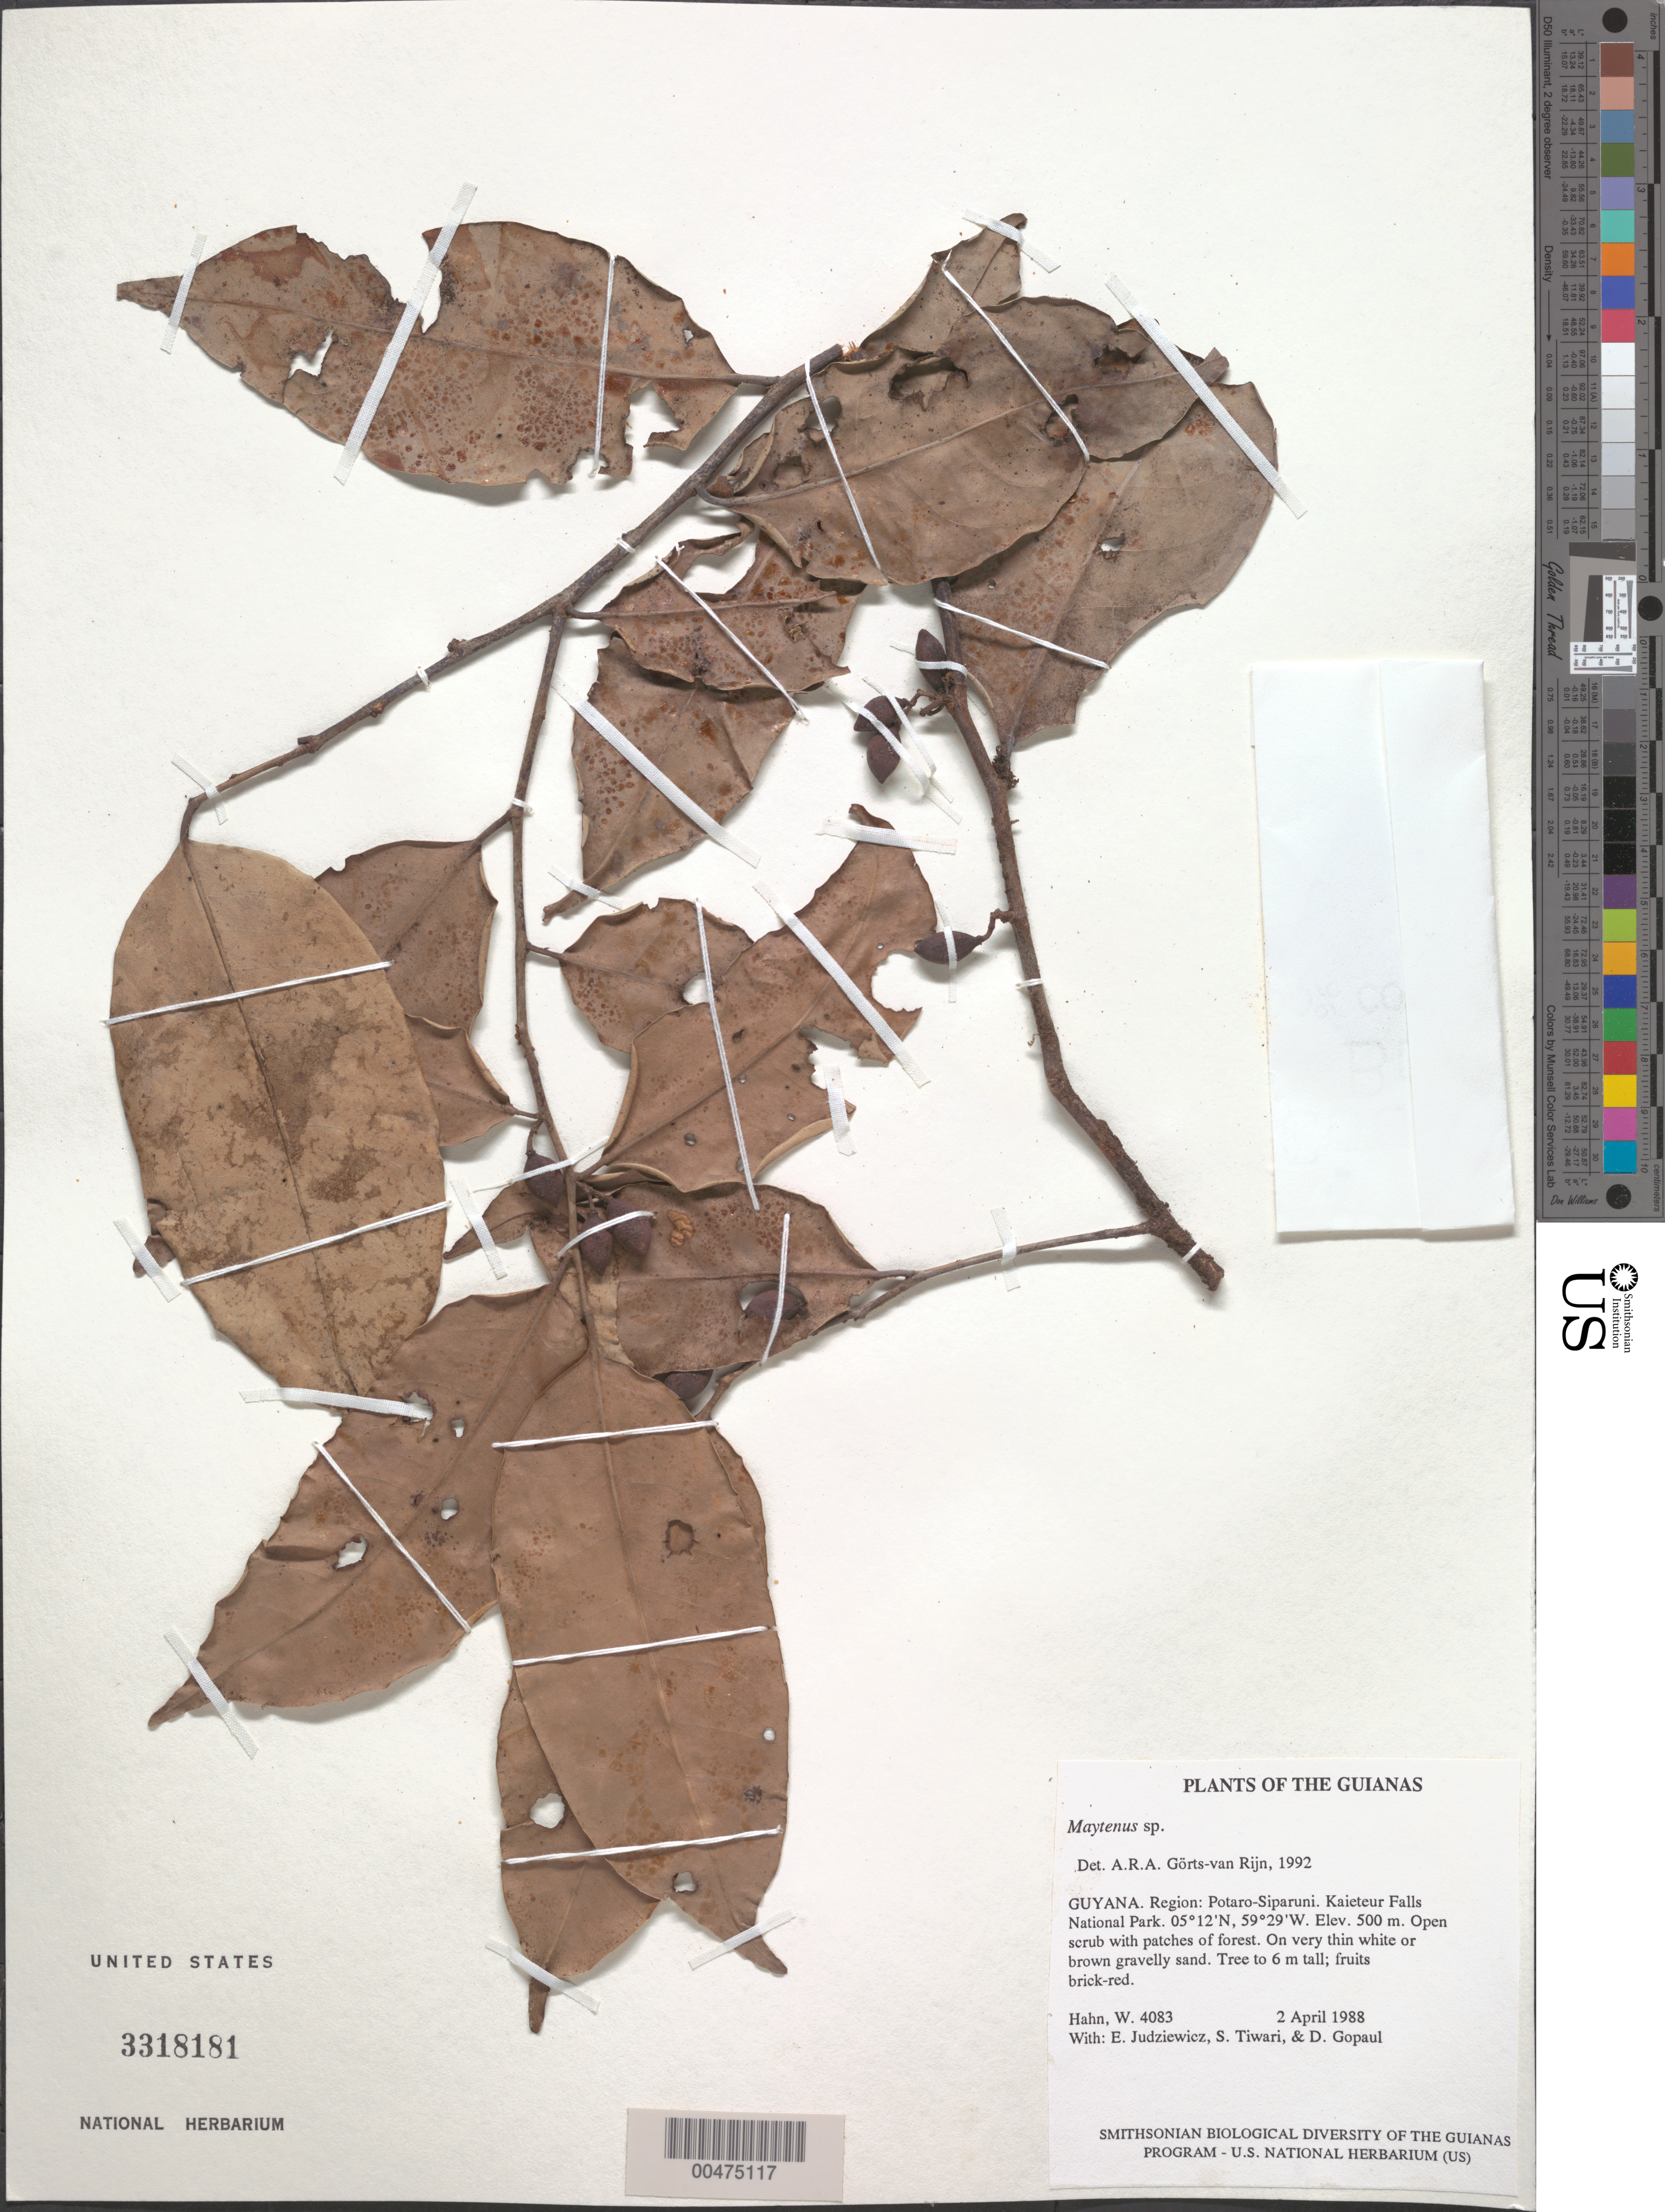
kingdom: Plantae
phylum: Tracheophyta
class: Magnoliopsida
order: Celastrales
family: Celastraceae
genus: Maytenus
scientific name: Maytenus oblongata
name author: Reissek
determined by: Liesner, R. L.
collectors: W. Hahn, E. J. Judziewicz, S. Tiwari & D. Gopaul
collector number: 4083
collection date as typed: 2 April 1988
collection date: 1988-04-02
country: Guyana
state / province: Potaro-Siparuni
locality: Kaieteur Falls National Park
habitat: Open scrub with patches of forest. On very thin white or brown gravelly sand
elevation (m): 500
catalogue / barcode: US 3318181